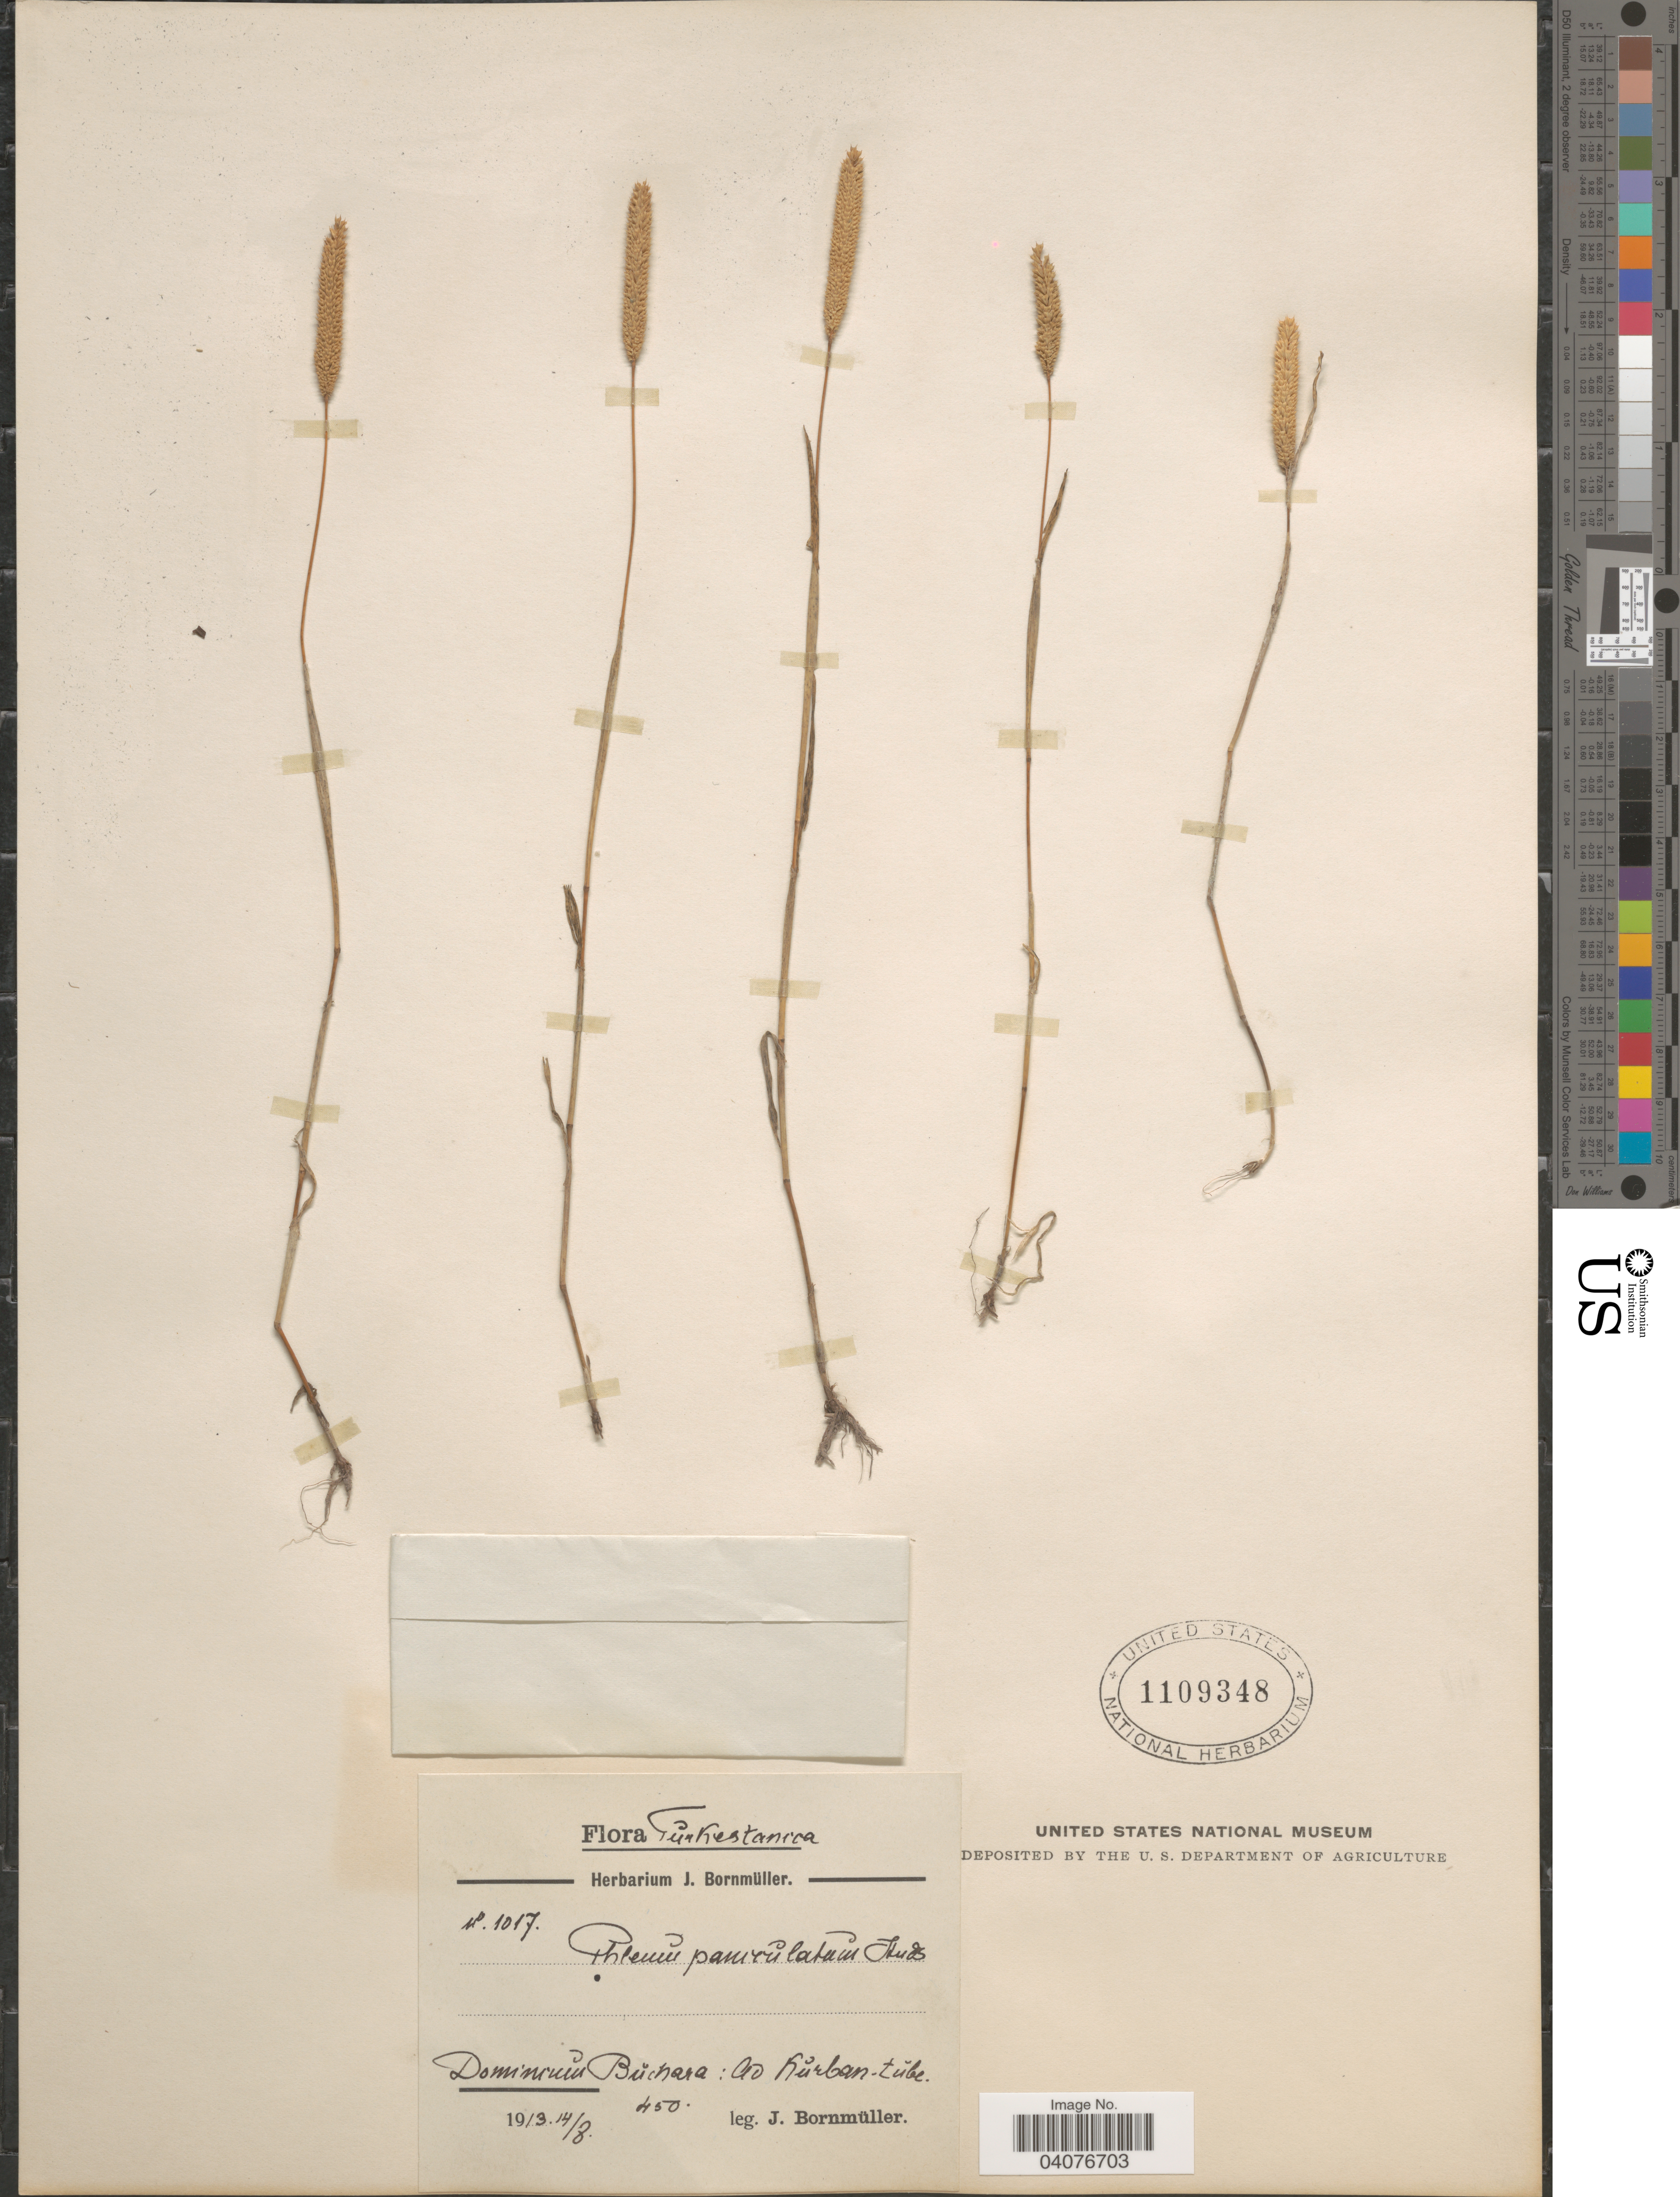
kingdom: Plantae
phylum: Tracheophyta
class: Liliopsida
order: Poales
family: Poaceae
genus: Phleum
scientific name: Phleum paniculatum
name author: Huds.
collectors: J. Bornmüller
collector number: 1017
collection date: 1913-08-14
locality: Tůrkestanica. Dominicům Bůchara: Ad Kůrban-tŭbe.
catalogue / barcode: US 1109348